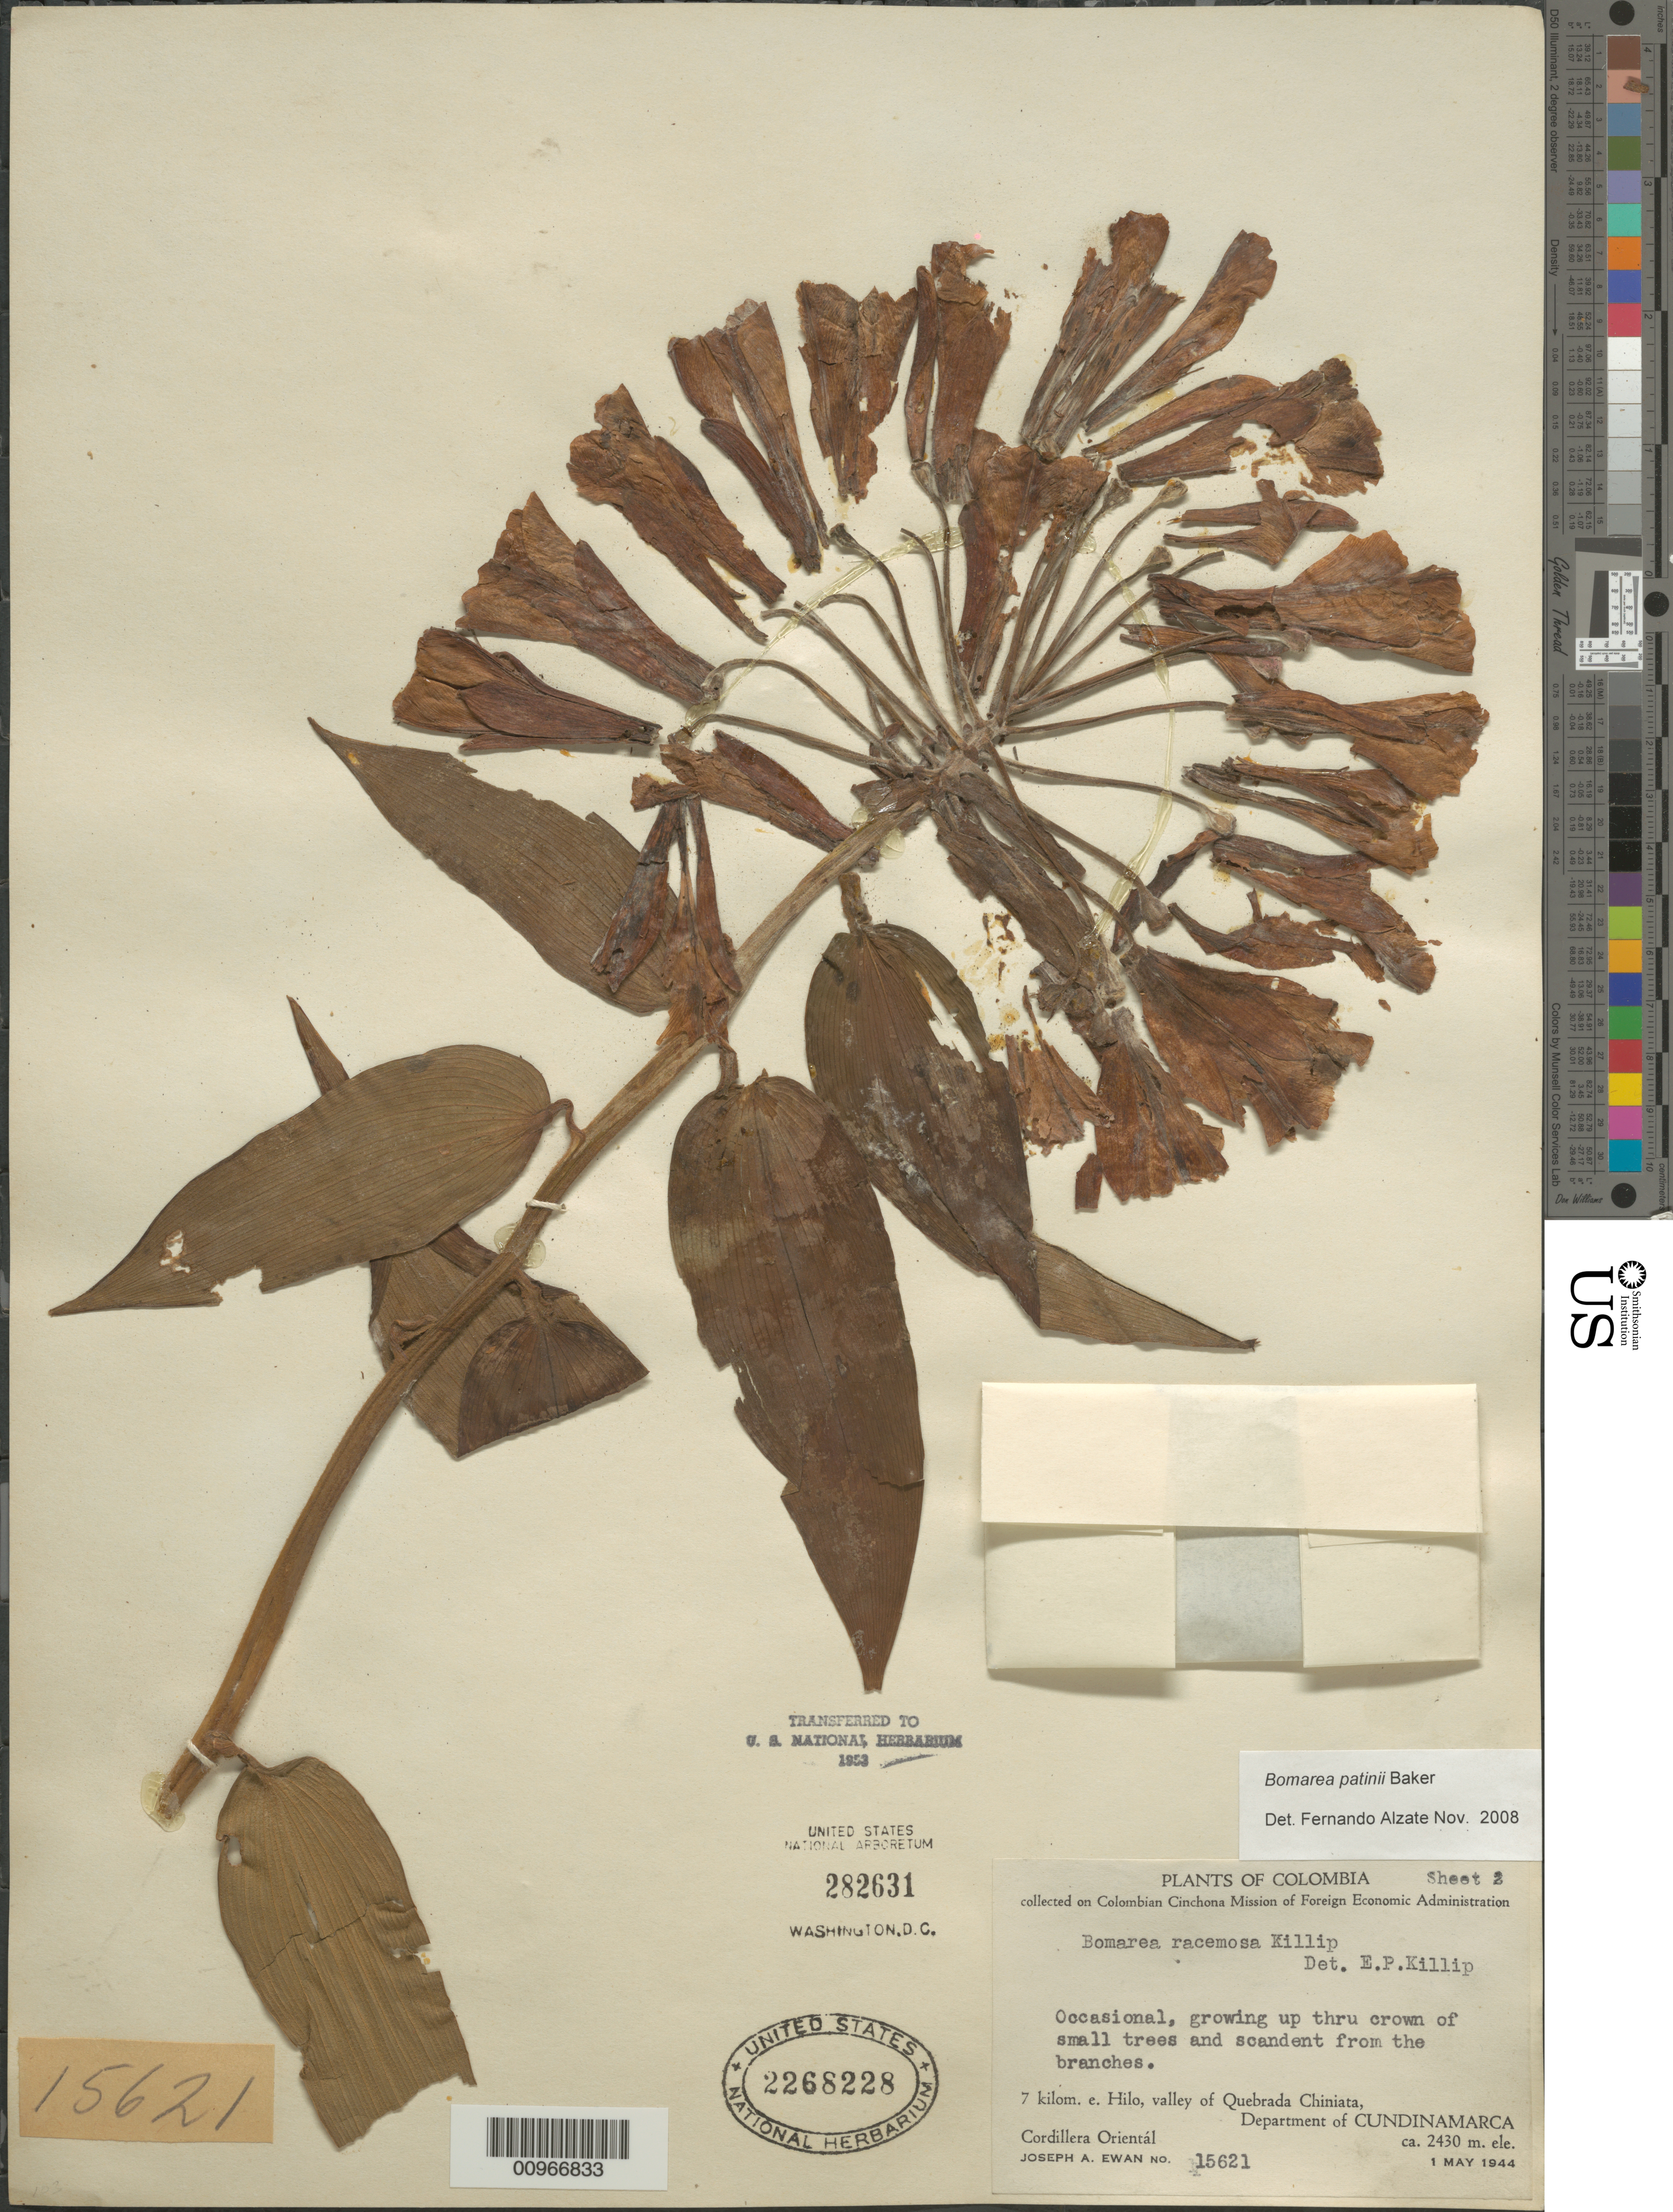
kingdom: Plantae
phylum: Tracheophyta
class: Liliopsida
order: Liliales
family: Alstroemeriaceae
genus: Bomarea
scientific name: Bomarea patinii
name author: Baker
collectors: J. A. Ewan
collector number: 15621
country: Colombia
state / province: Cundinamarca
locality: E of Hilo, Valley of Quebrada Chiniata.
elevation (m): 2430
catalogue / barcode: US 2268228